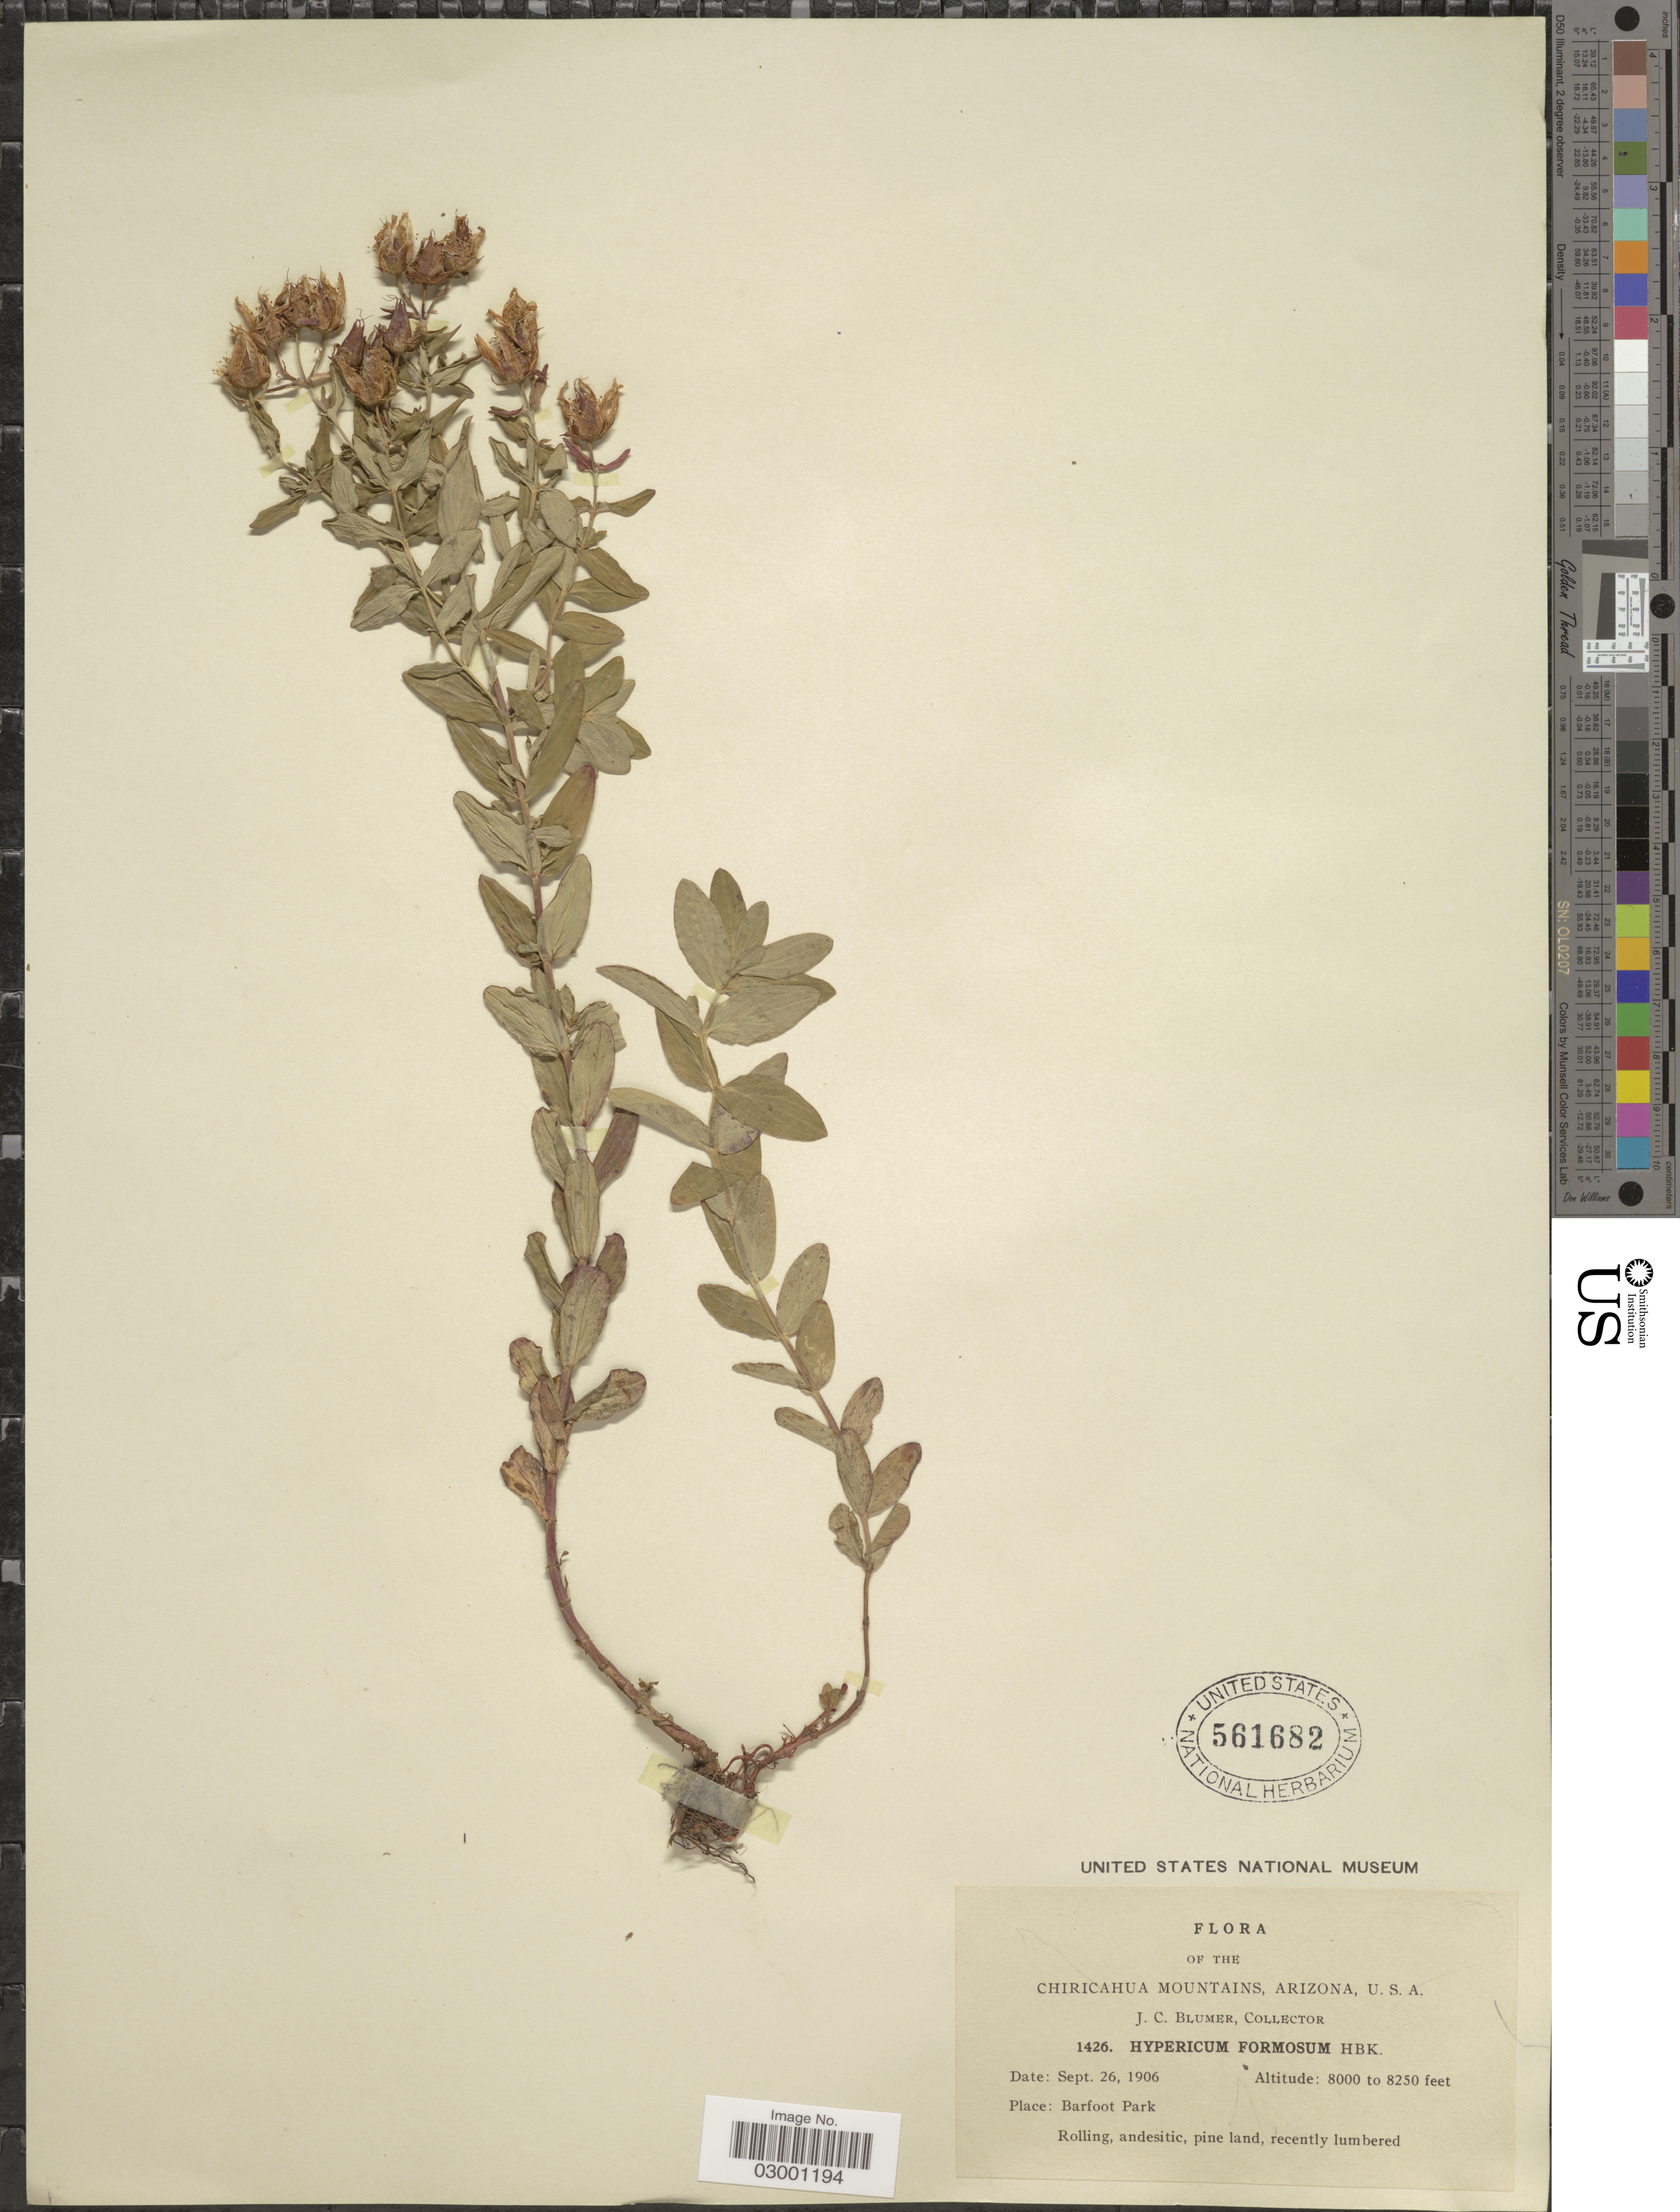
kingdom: Plantae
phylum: Tracheophyta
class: Magnoliopsida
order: Malpighiales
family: Hypericaceae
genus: Hypericum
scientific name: Hypericum formosum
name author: Kunth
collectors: J. C. Blumer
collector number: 1426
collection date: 1906-09-26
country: United States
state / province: Arizona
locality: Chiricahua Mountains, Barfoot Park.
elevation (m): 2438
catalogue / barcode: US 561682